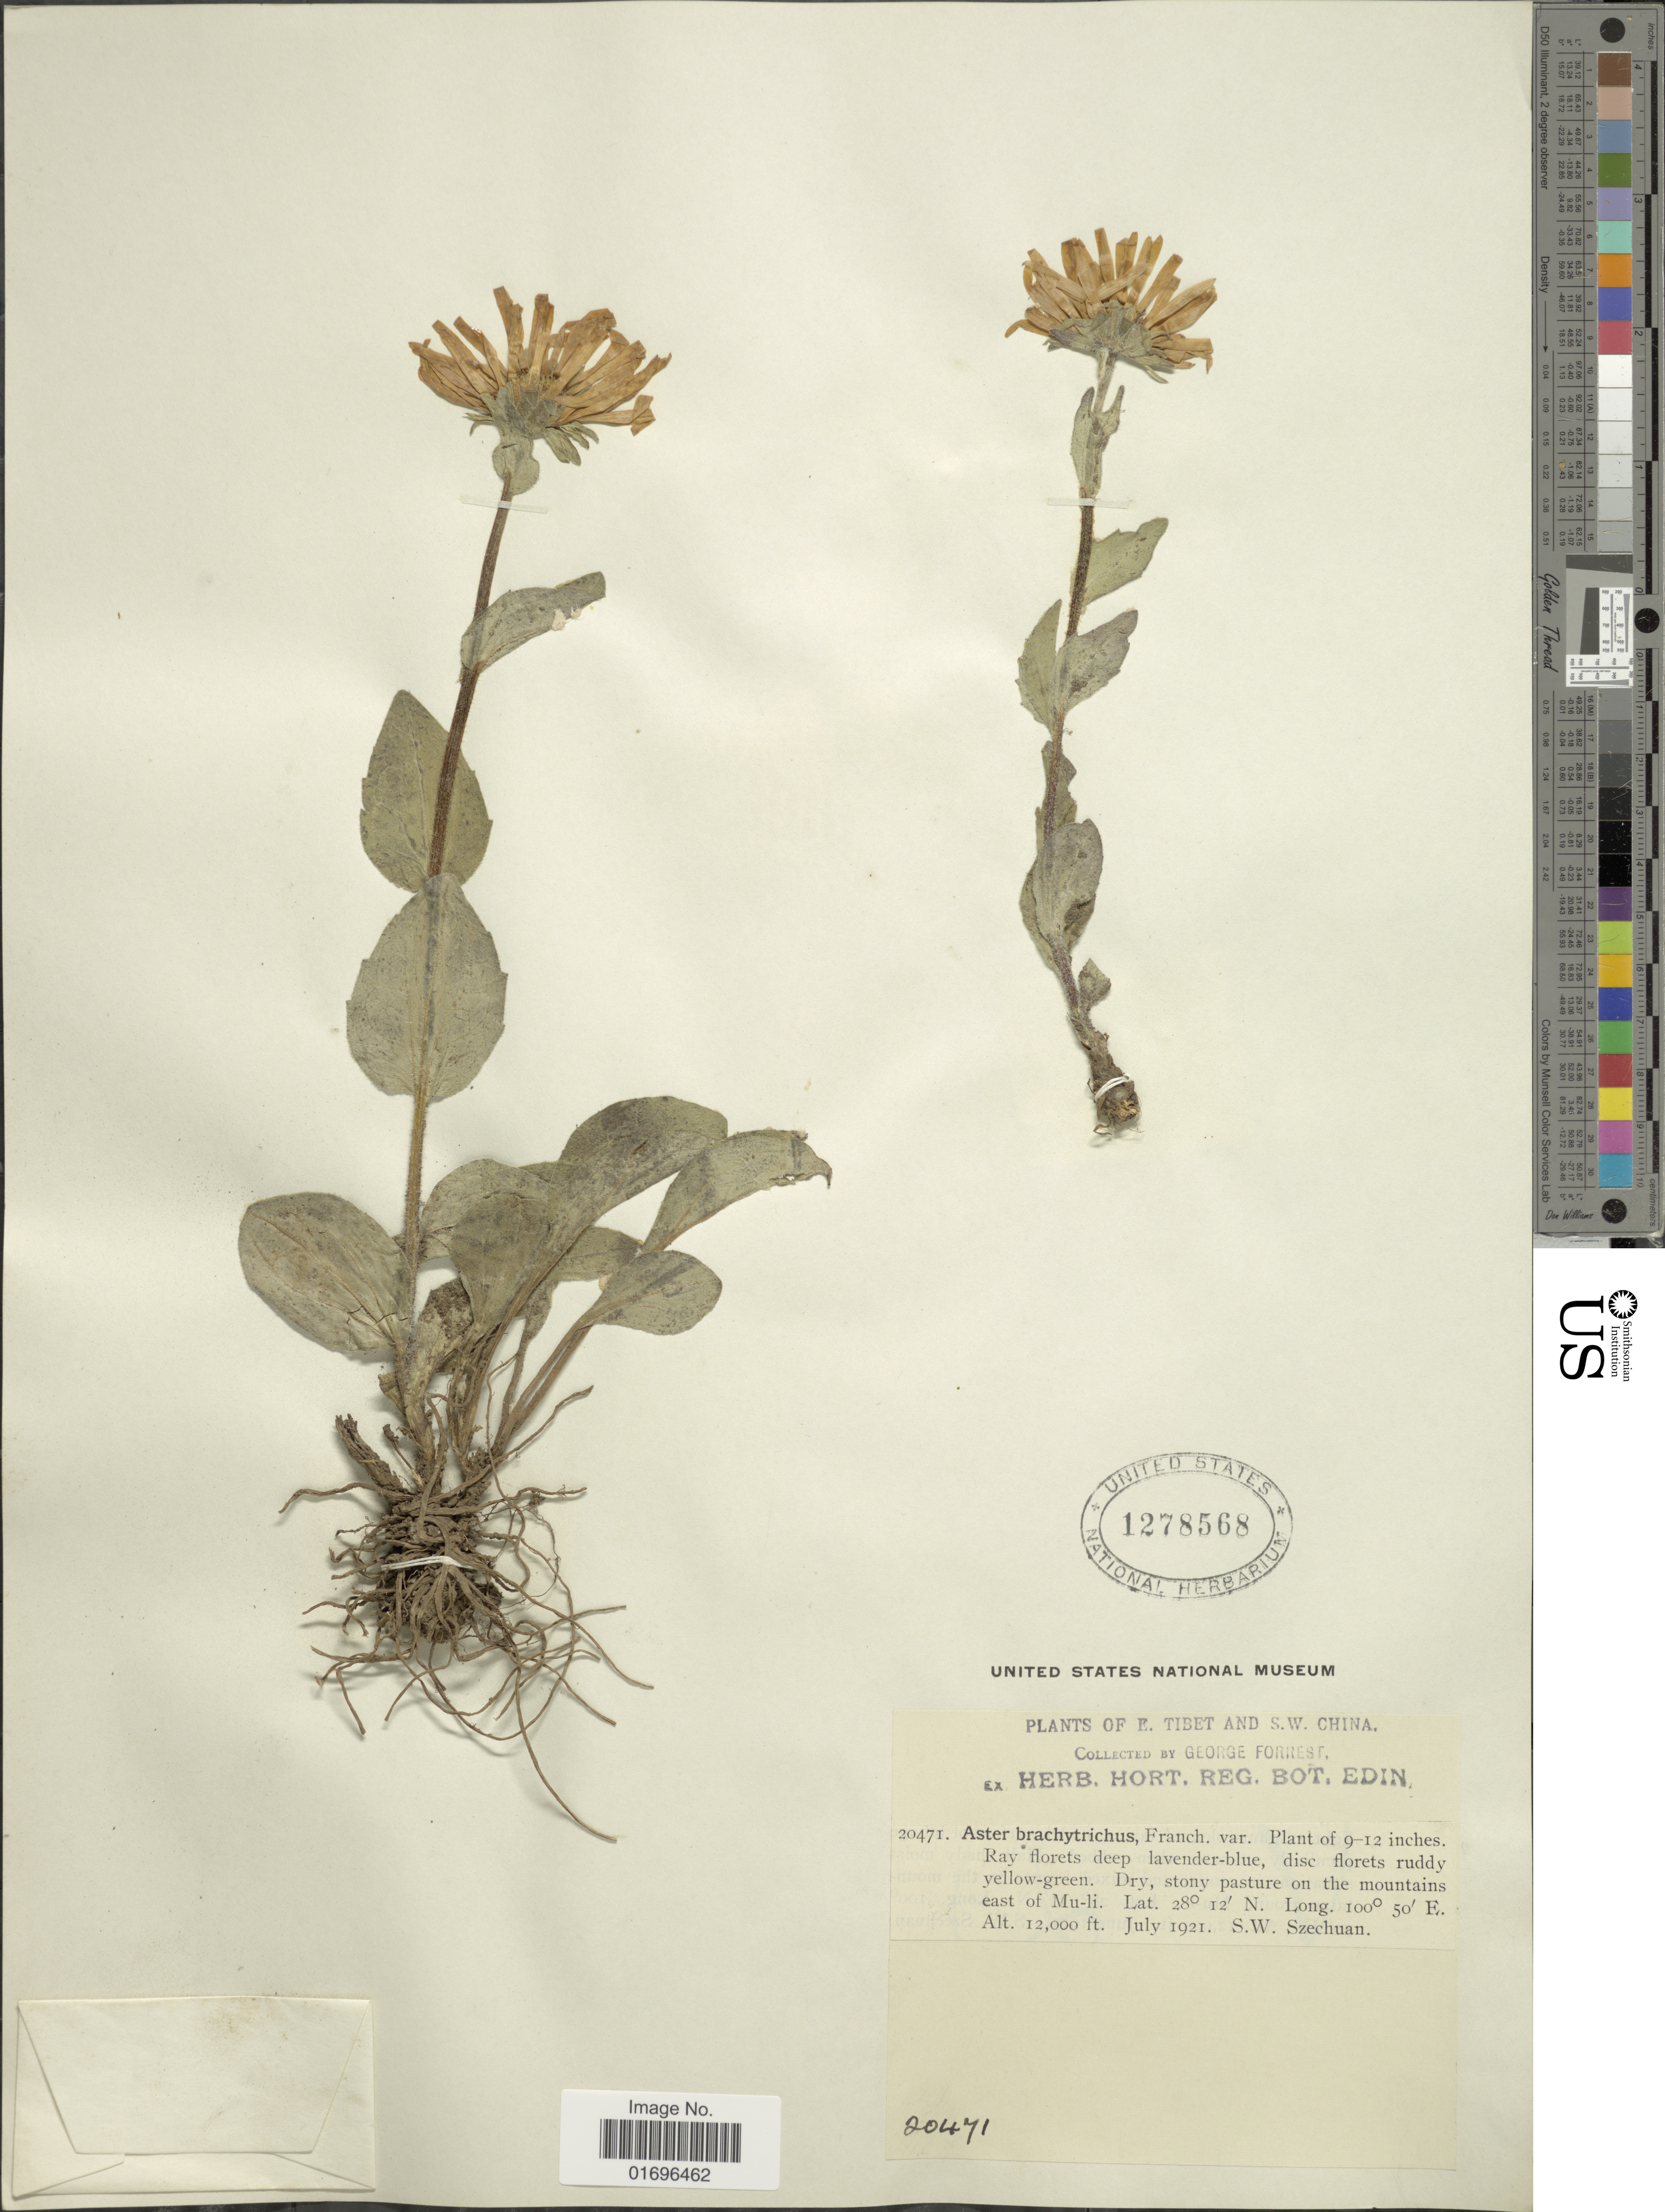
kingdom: Plantae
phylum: Tracheophyta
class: Magnoliopsida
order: Asterales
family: Asteraceae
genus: Aster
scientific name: Aster brachytrichus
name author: Franch.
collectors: G. Forrest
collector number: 20471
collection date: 1921-07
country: China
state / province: Sichuan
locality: E. Tibet and S.W. China. Dry, stony pasture on the mountains east of Mu-li. S.W. Szechuan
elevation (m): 3658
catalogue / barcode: US 1278568